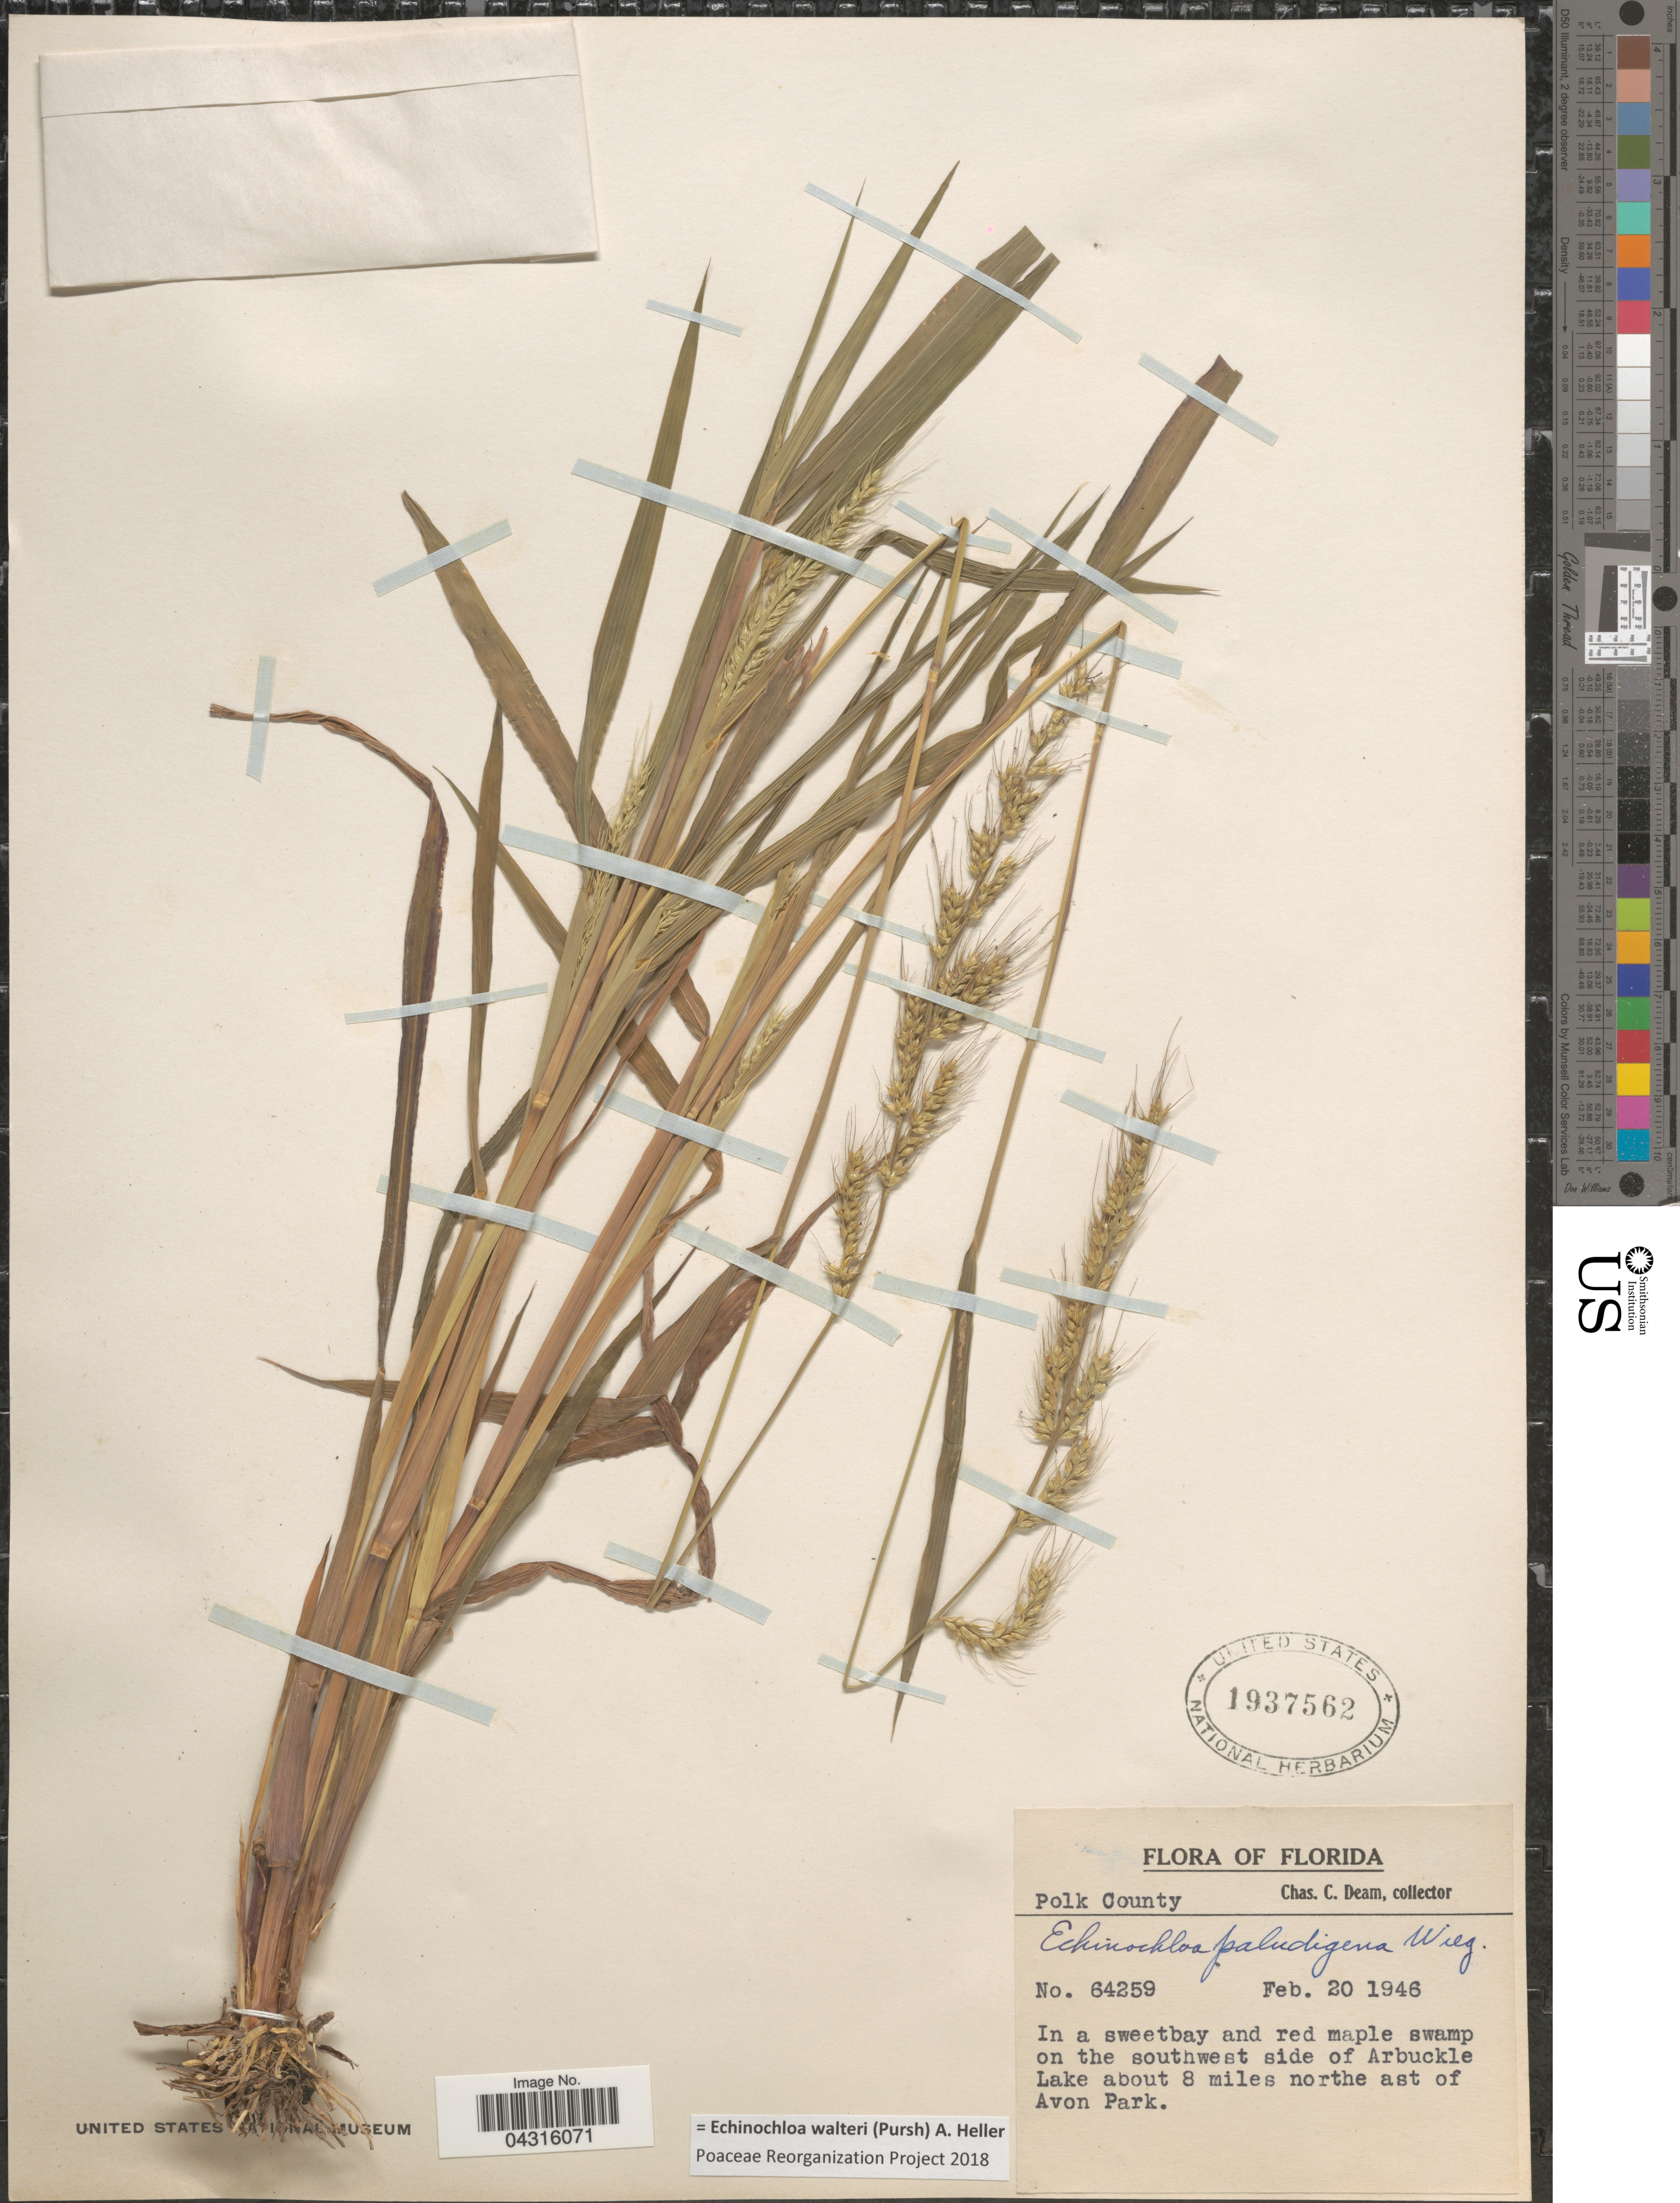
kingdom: Plantae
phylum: Tracheophyta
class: Liliopsida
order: Poales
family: Poaceae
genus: Echinochloa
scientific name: Echinochloa walteri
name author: (Pursh) A. Heller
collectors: C. C. Deam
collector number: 64259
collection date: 1946-02-20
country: United States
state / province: Florida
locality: Polk County. In a sweetbay and red maple swamp on the southwest side of Arbuckle Lake about 8 miles northeast of Avon Park.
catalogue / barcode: US 1937562